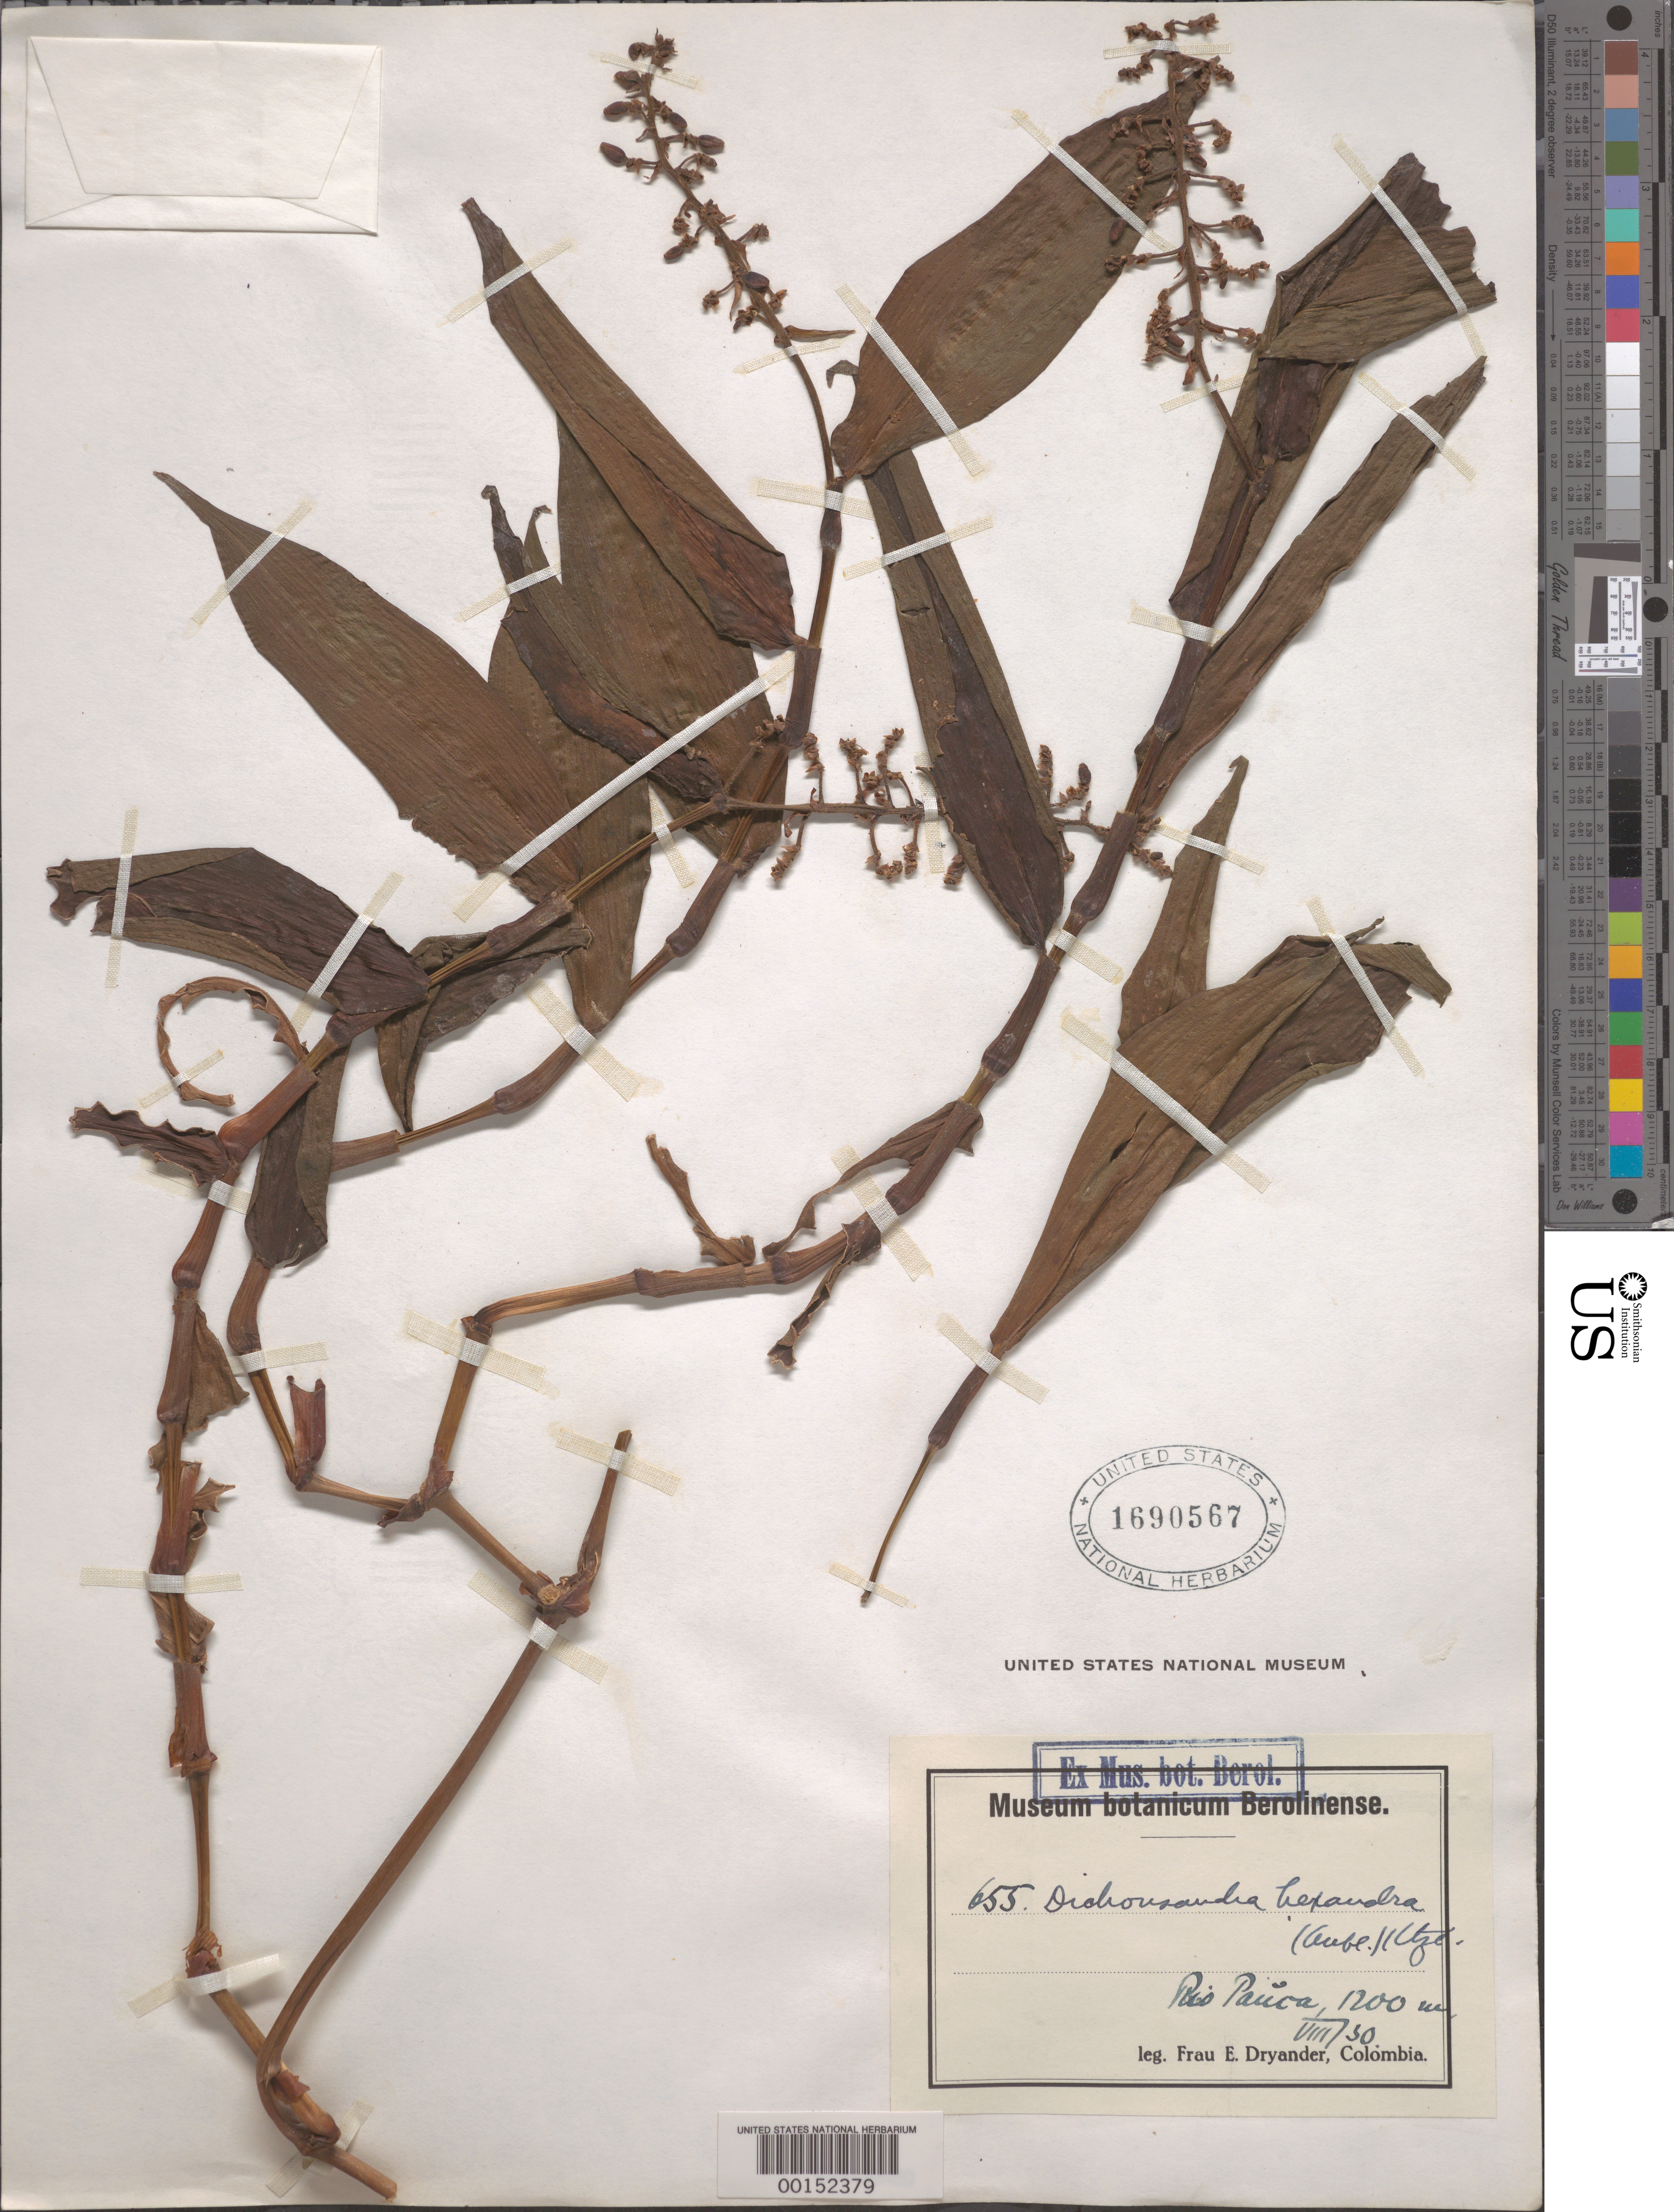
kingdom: Plantae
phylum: Tracheophyta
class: Liliopsida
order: Commelinales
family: Commelinaceae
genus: Dichorisandra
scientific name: Dichorisandra hexandra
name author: (Aubl.) Standl.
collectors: E. I. Dryander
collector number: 655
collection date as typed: Sep 1930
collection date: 1930-09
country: Colombia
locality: Rio Pauca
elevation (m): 1200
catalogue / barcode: US 1690567